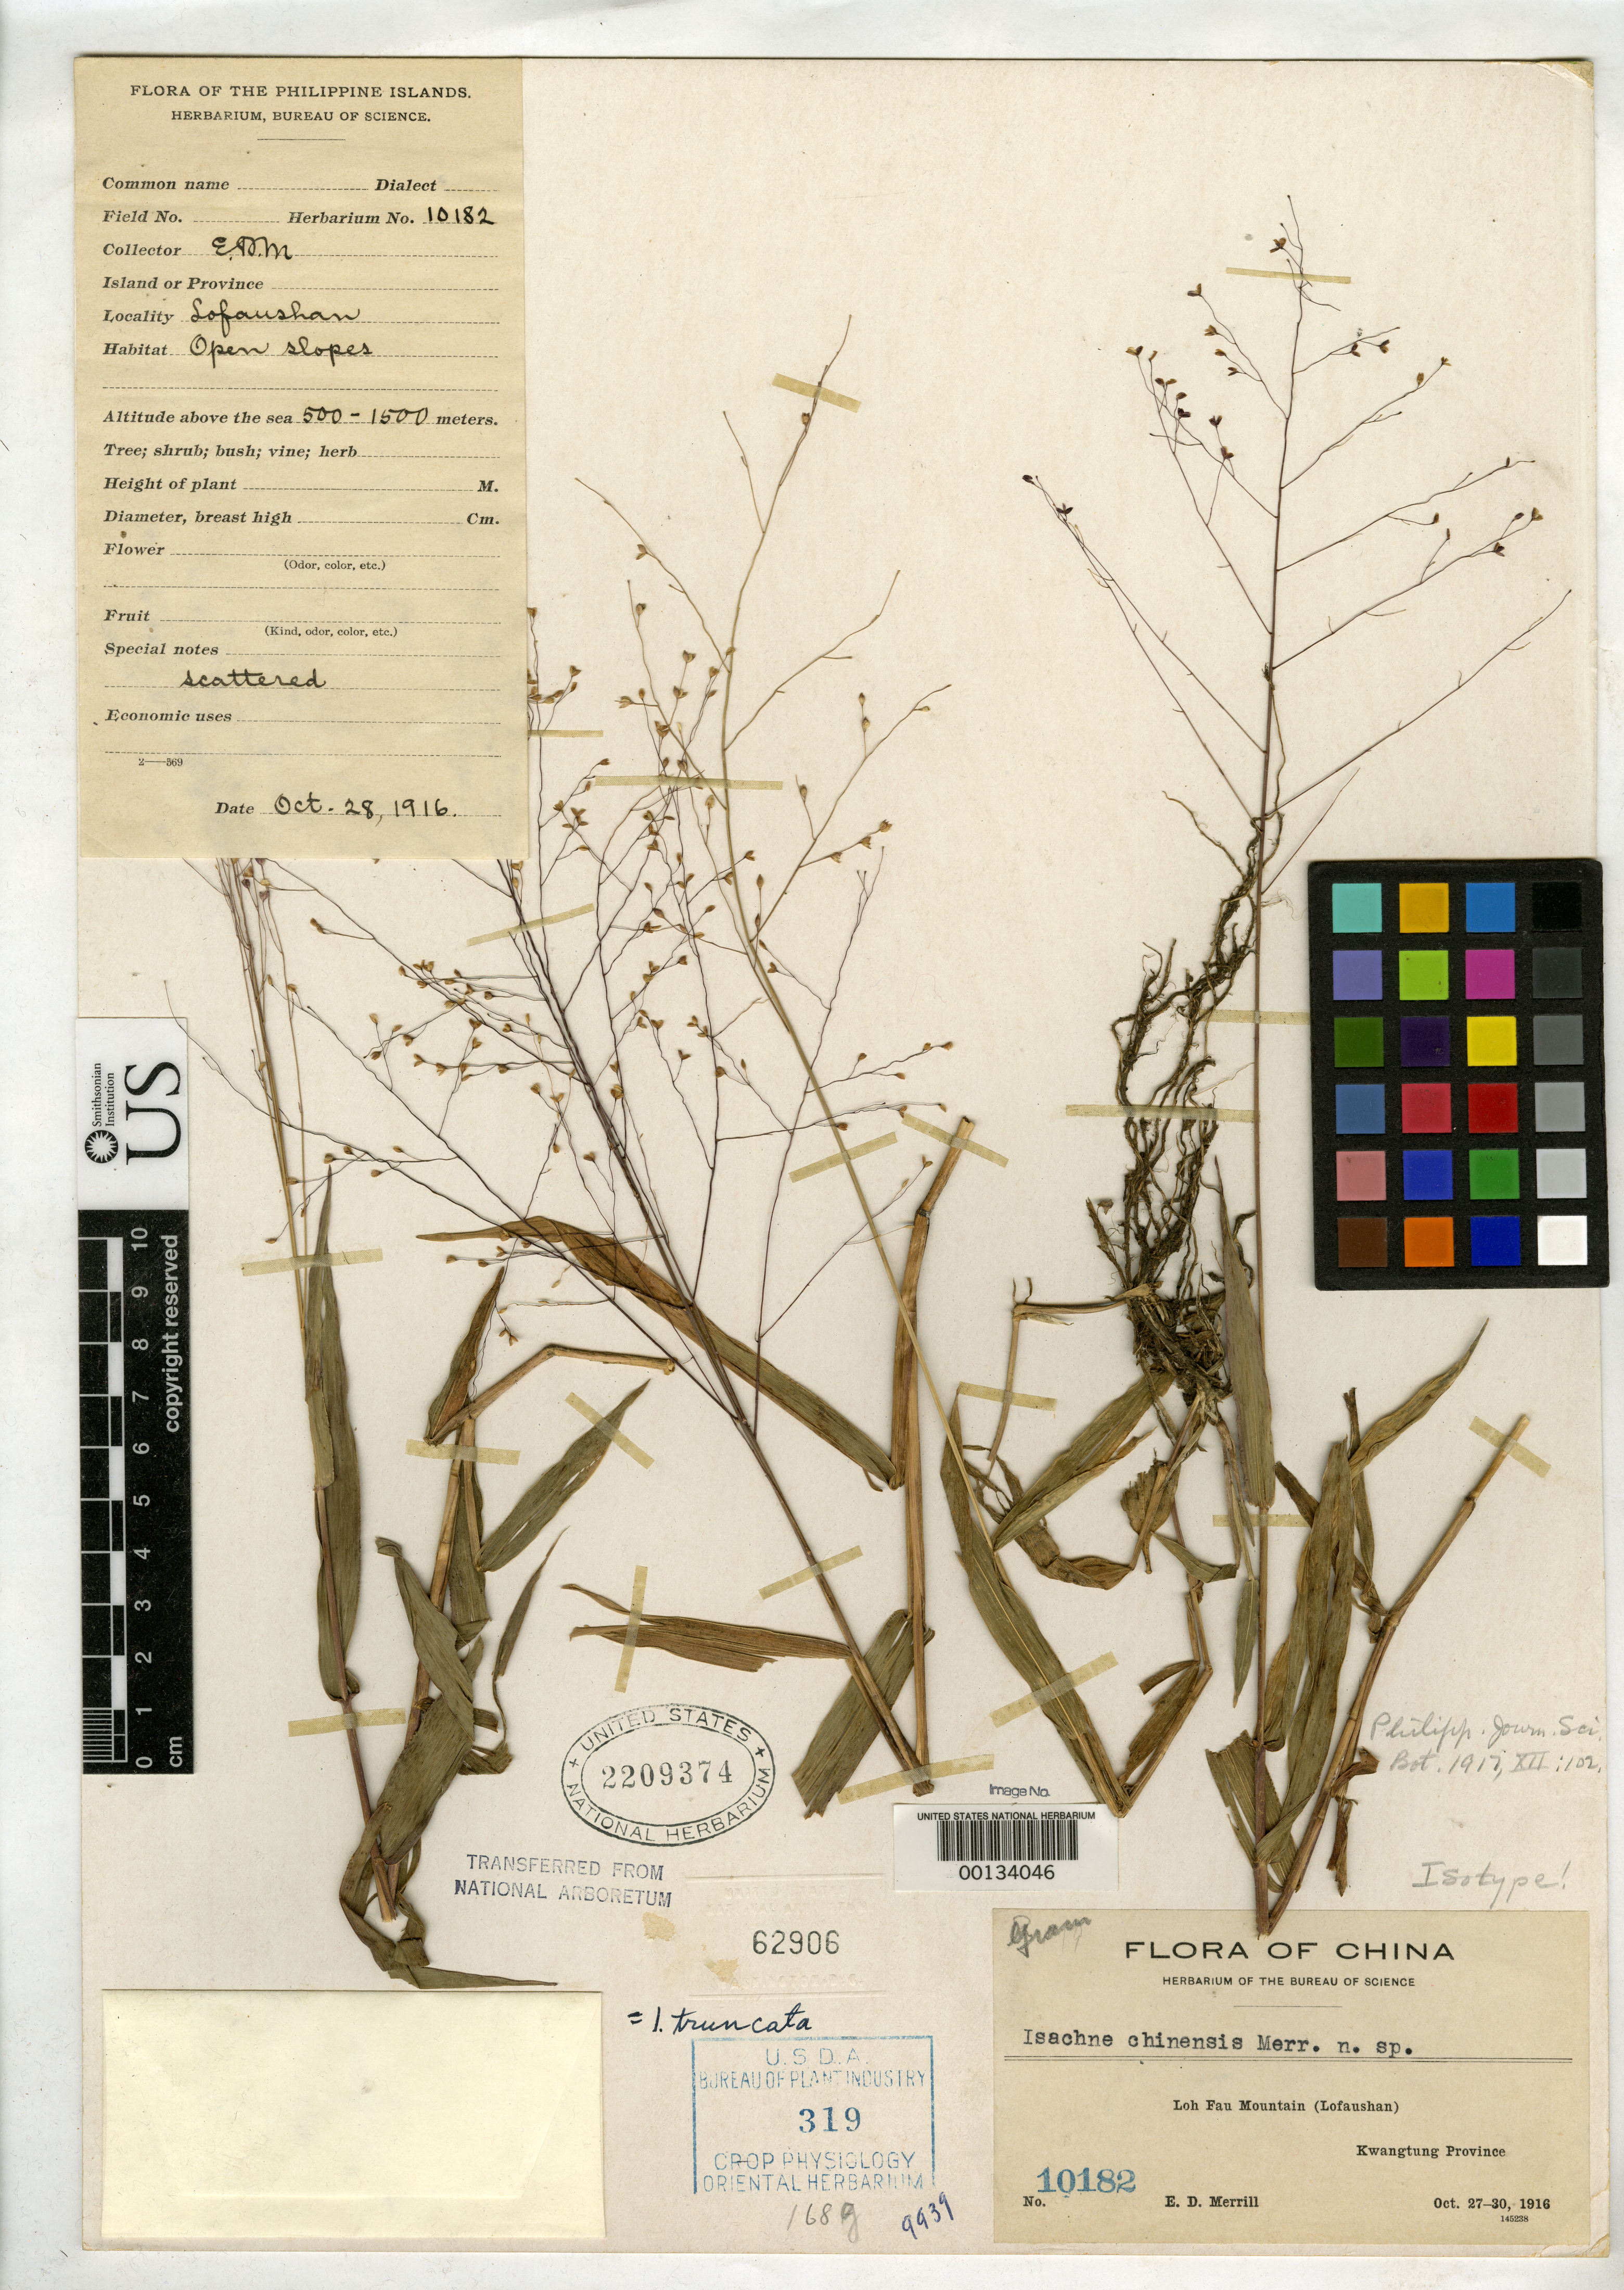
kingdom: Plantae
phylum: Tracheophyta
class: Liliopsida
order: Poales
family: Poaceae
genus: Isachne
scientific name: Isachne chinensis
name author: Merr.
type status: Isotype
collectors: E. D. Merrill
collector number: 10182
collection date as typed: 27 Oct 1916 to 30 Oct 1916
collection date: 1916-10-27/1916-10-30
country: China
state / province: Guangdong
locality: Loh Fau Mt. (Lofaushan).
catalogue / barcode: US 2209374